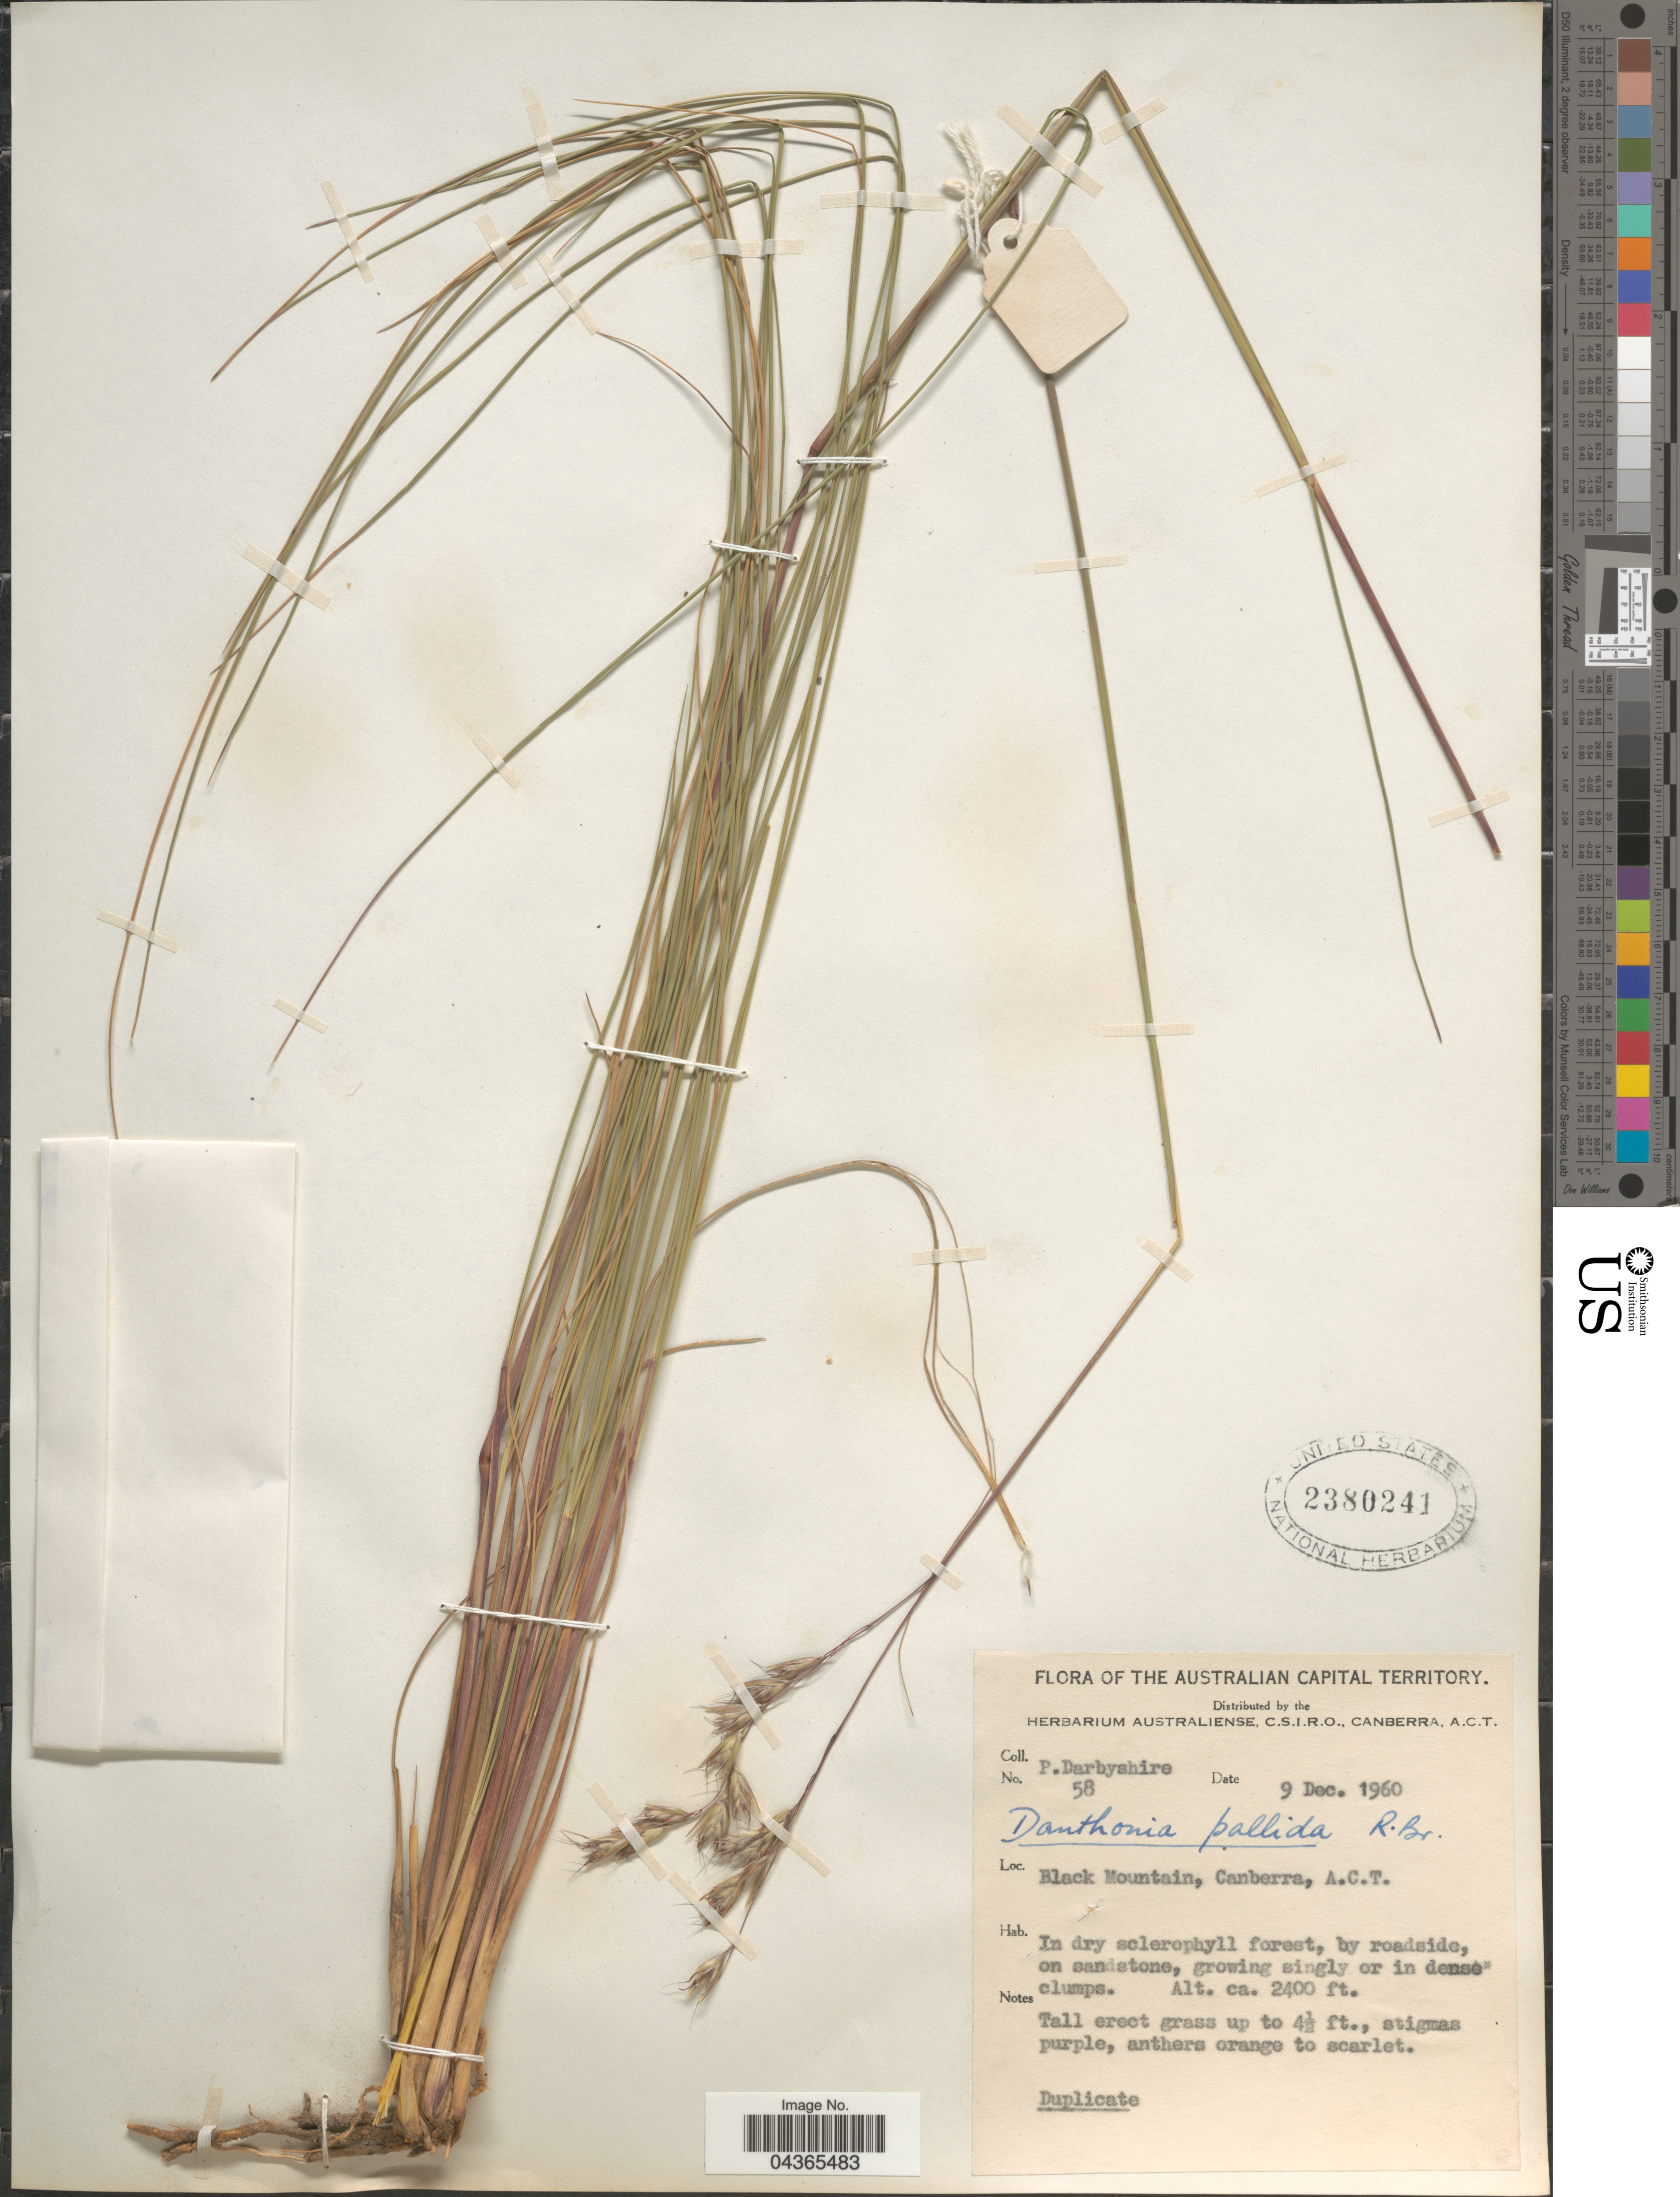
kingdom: Plantae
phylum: Tracheophyta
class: Liliopsida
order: Poales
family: Poaceae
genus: Rytidosperma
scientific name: Rytidosperma pallidum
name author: (R. Br.) A.M. Humphreys & H.P. Linder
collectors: P. Darbyshire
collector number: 58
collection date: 1960-12-09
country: Australia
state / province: Australian Capital Territory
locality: Australian Capital Territory. Black Mountain, Canberra, A.C.T. In dry sclerophyll forest, by roadside, on sandstone, singly or in dense clumps.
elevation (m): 732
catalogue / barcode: US 2380241